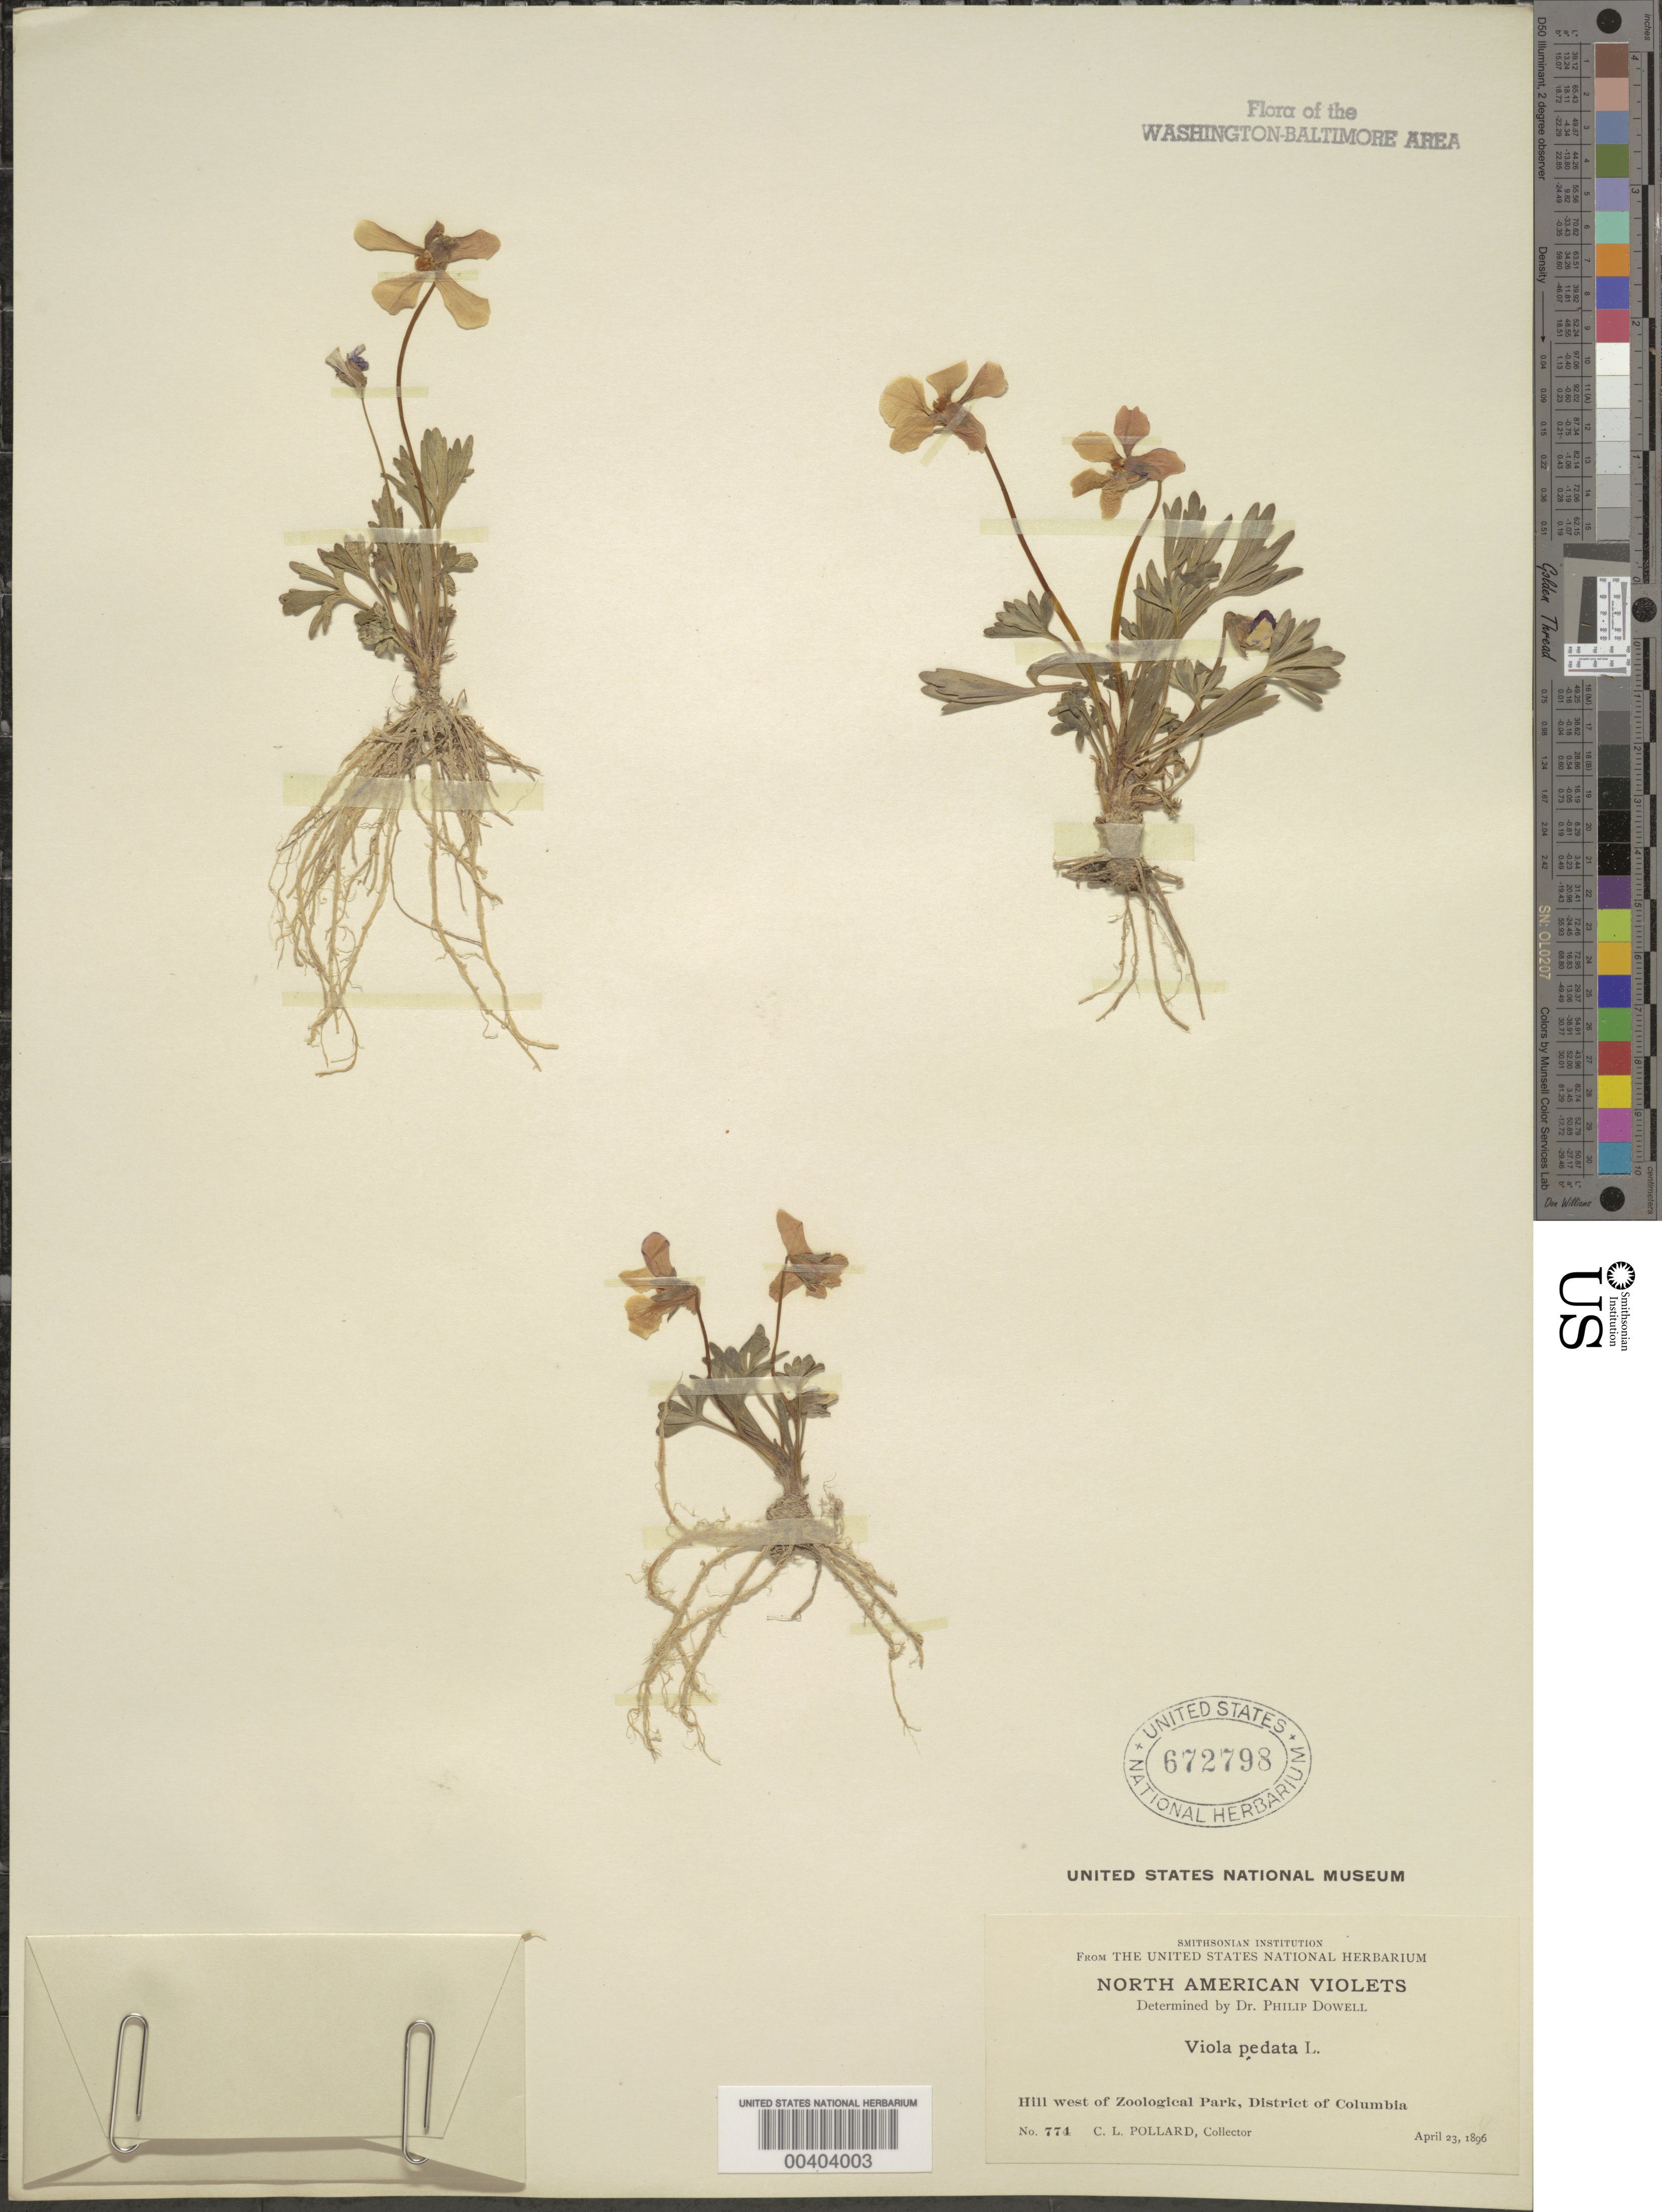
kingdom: Plantae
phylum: Tracheophyta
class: Magnoliopsida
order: Malpighiales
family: Violaceae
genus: Viola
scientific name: Viola pedata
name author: L.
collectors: C. L. Pollard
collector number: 774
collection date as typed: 23 Apr 1896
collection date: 1896-04-23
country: United States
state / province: District of Columbia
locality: West of Zoological Park Rock Creek Park and vicinity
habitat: Hill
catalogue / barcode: US 672798